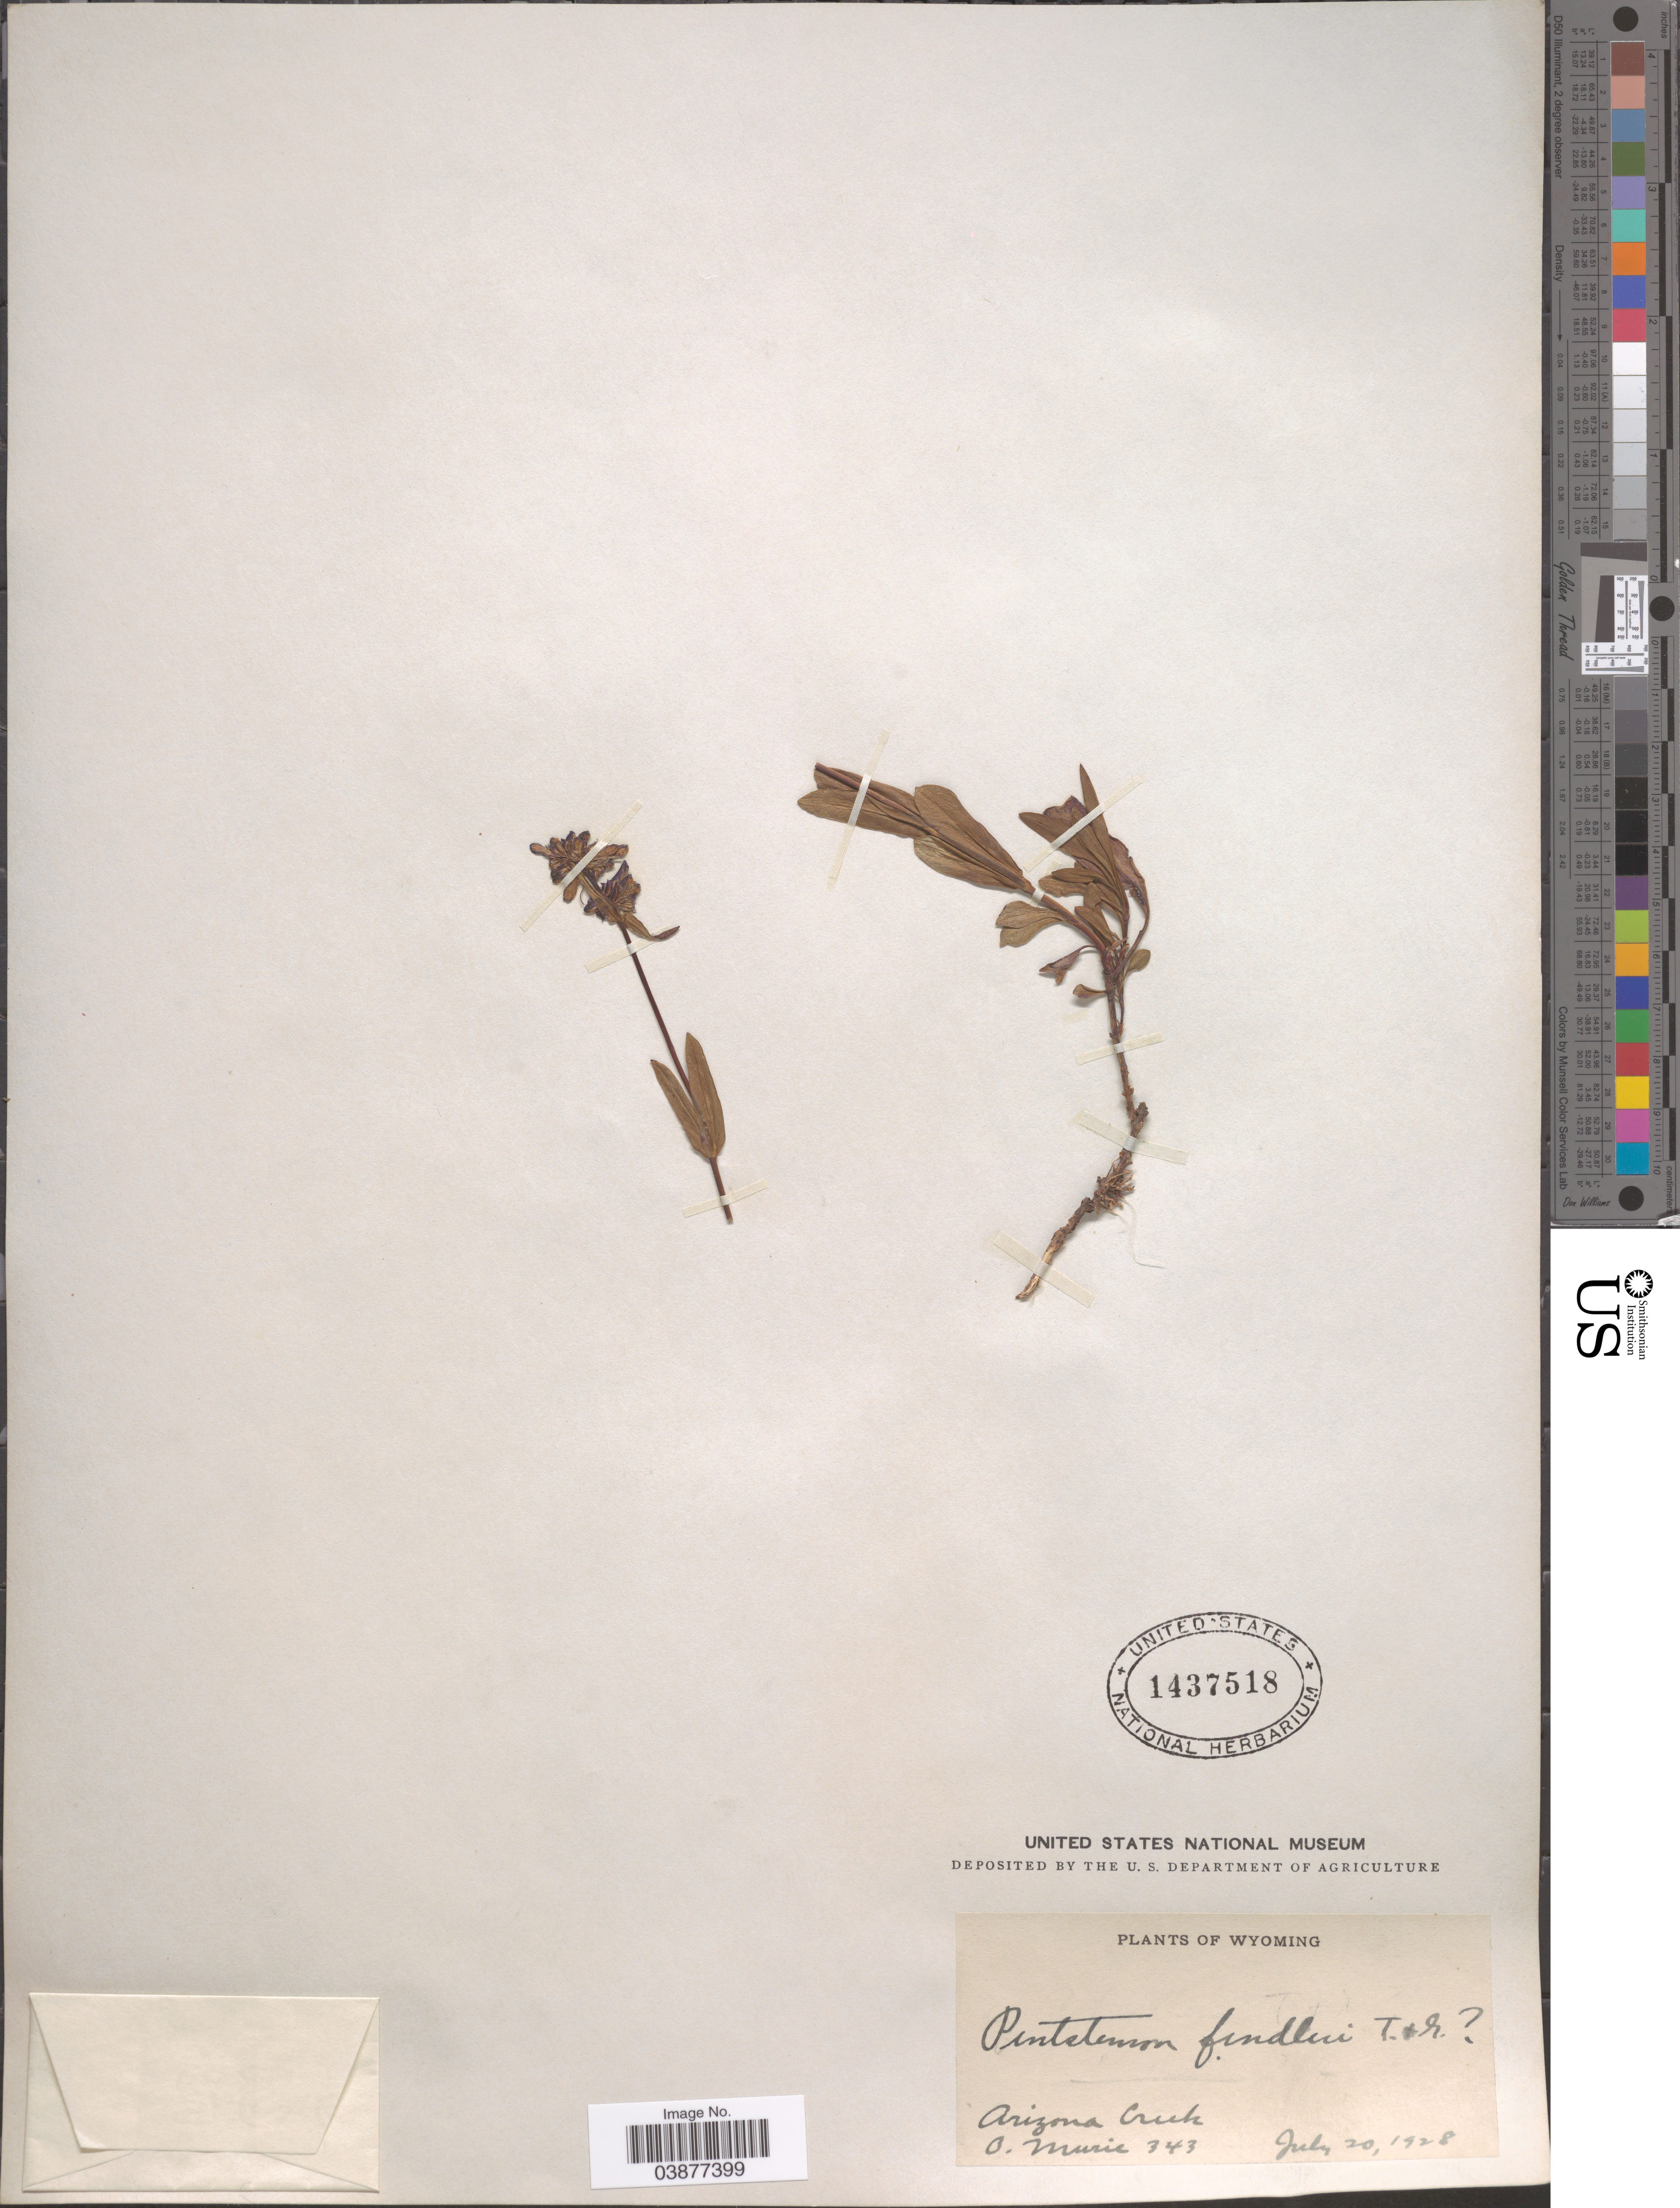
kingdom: Plantae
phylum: Tracheophyta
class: Magnoliopsida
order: Lamiales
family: Plantaginaceae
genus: Penstemon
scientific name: Penstemon procerus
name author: Douglas ex Graham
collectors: O. Murie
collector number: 343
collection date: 1928-07-20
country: United States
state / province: Wyoming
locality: Arizona Creek.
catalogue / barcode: US 1437518